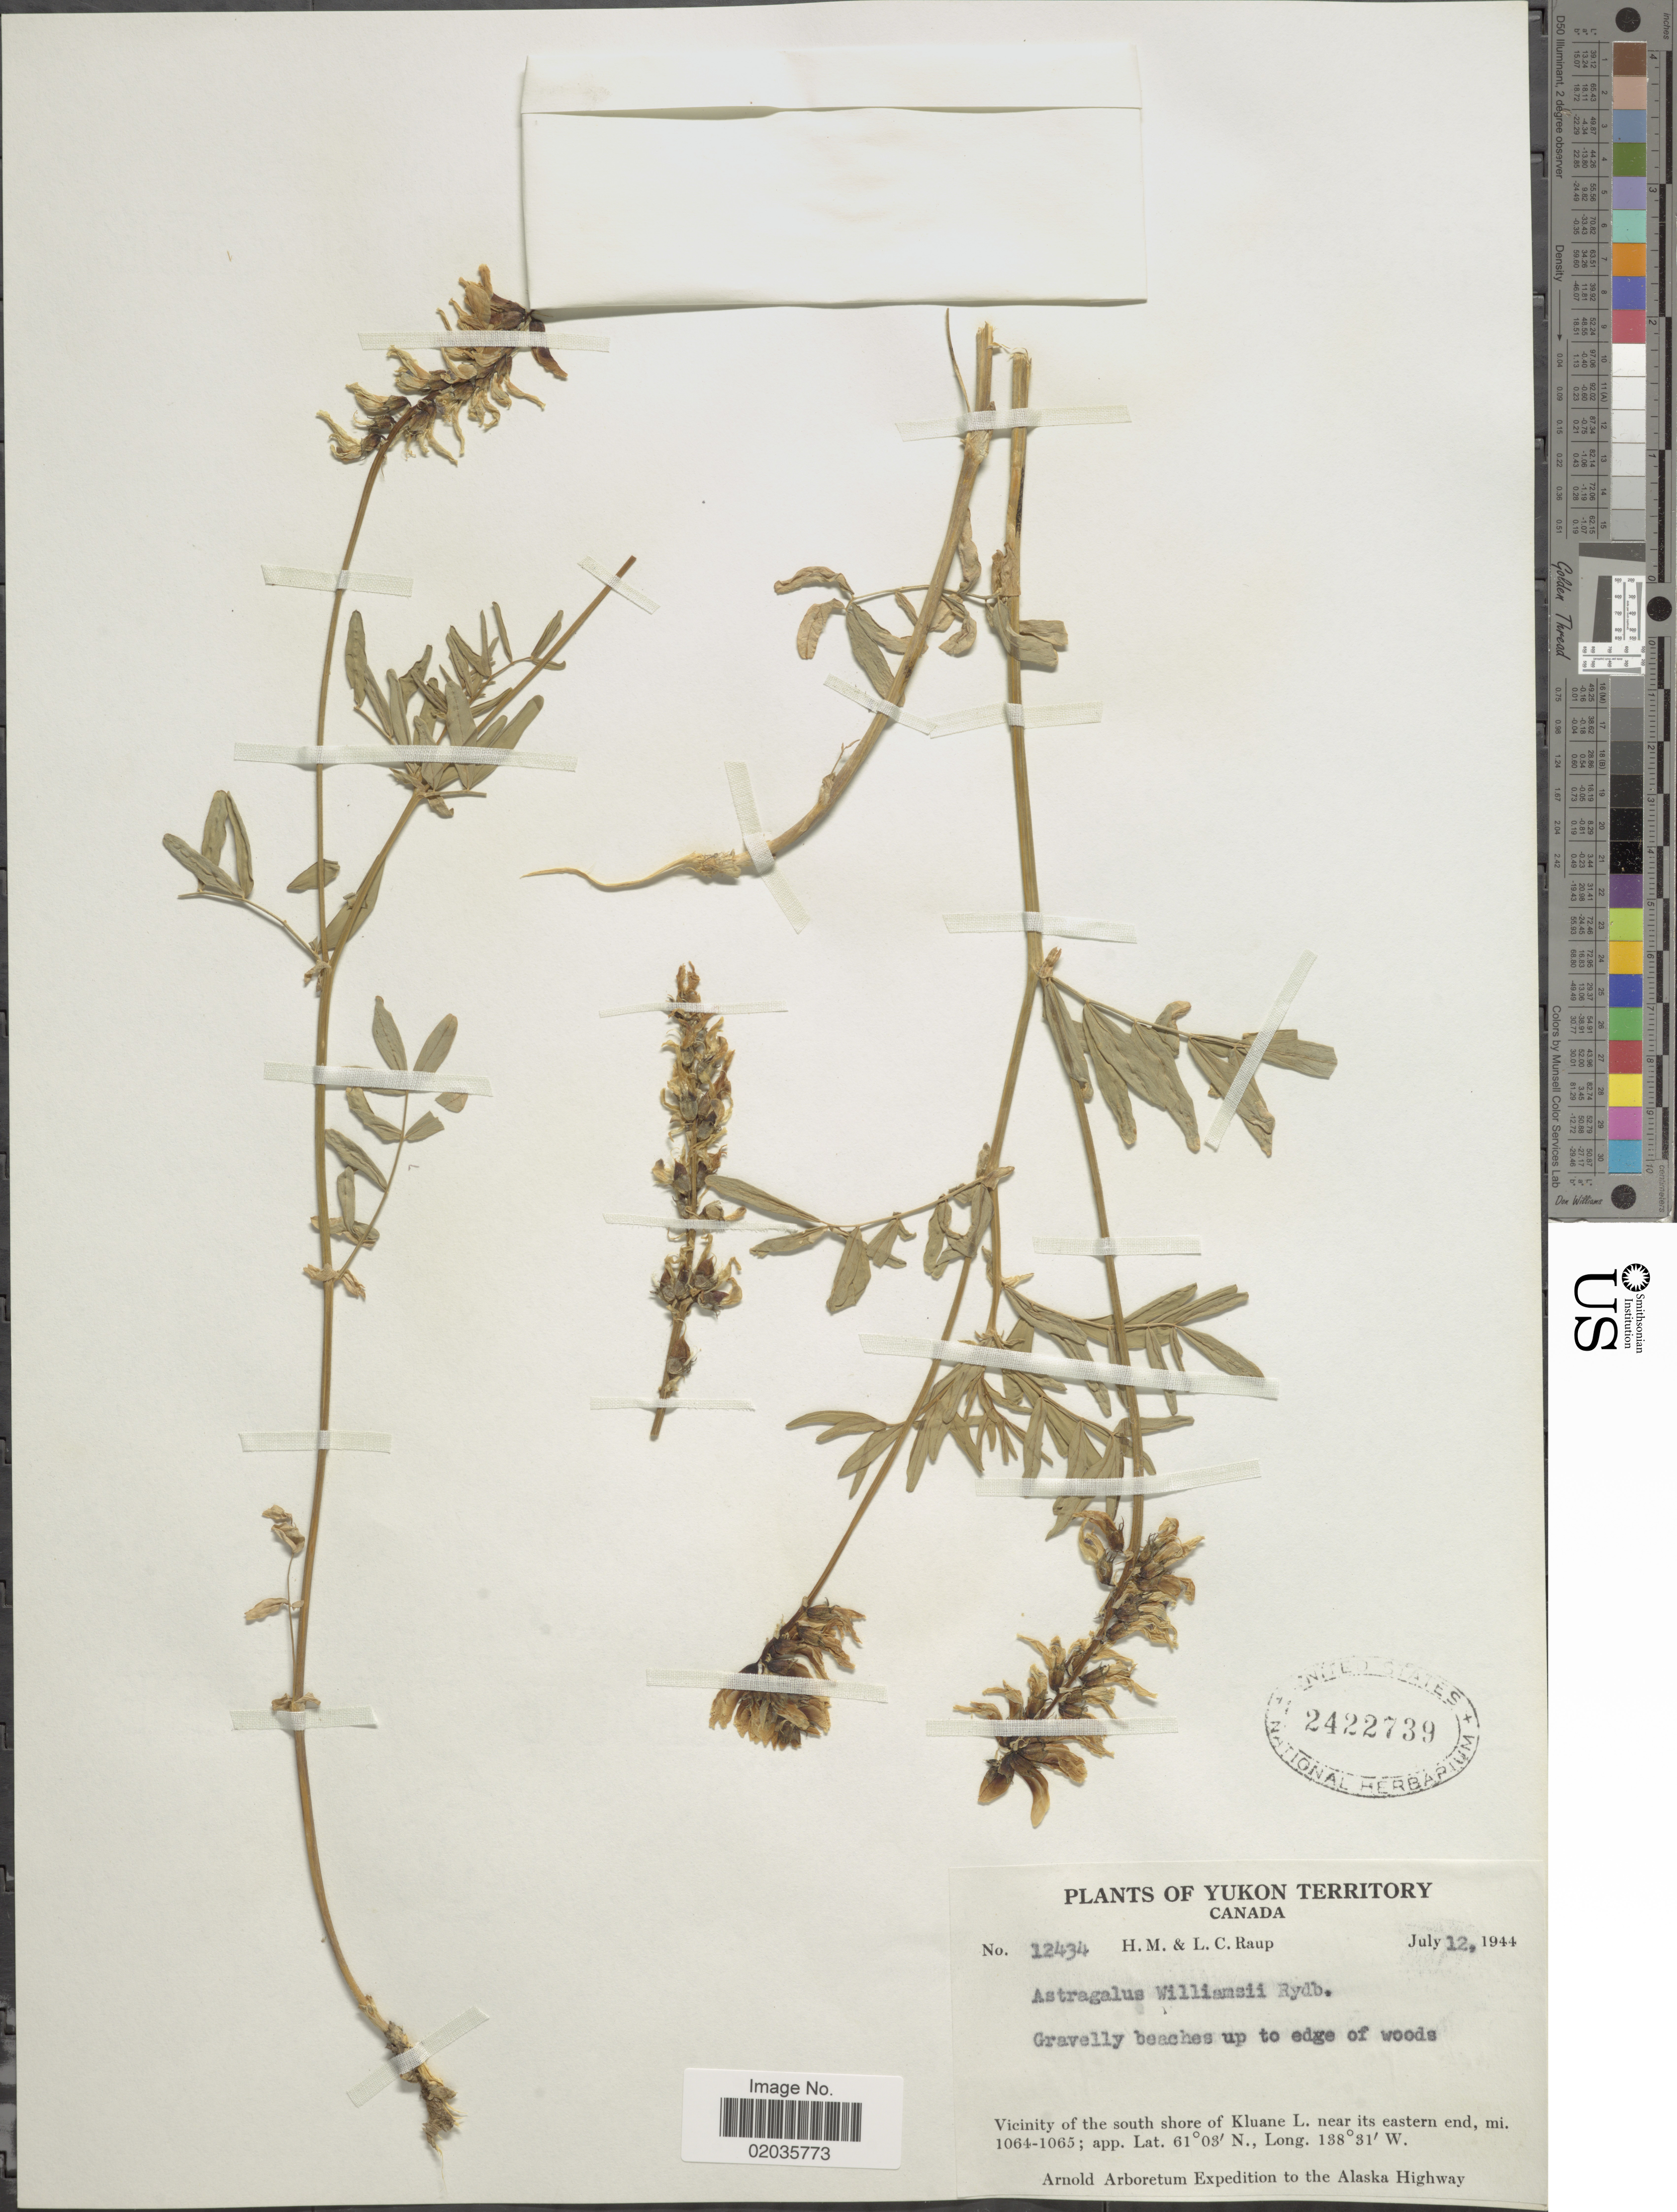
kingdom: Plantae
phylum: Tracheophyta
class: Magnoliopsida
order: Fabales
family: Fabaceae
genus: Astragalus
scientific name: Astragalus williamsii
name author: Rydb.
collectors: H. Raup & L. Raup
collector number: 12434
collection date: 1944-07-12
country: Canada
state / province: Yukon Territory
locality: Gravelly beaches up to the edge of woods, vicinity of south slope shore of Kluane L. near its eastern end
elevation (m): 1064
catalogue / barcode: US 2422739